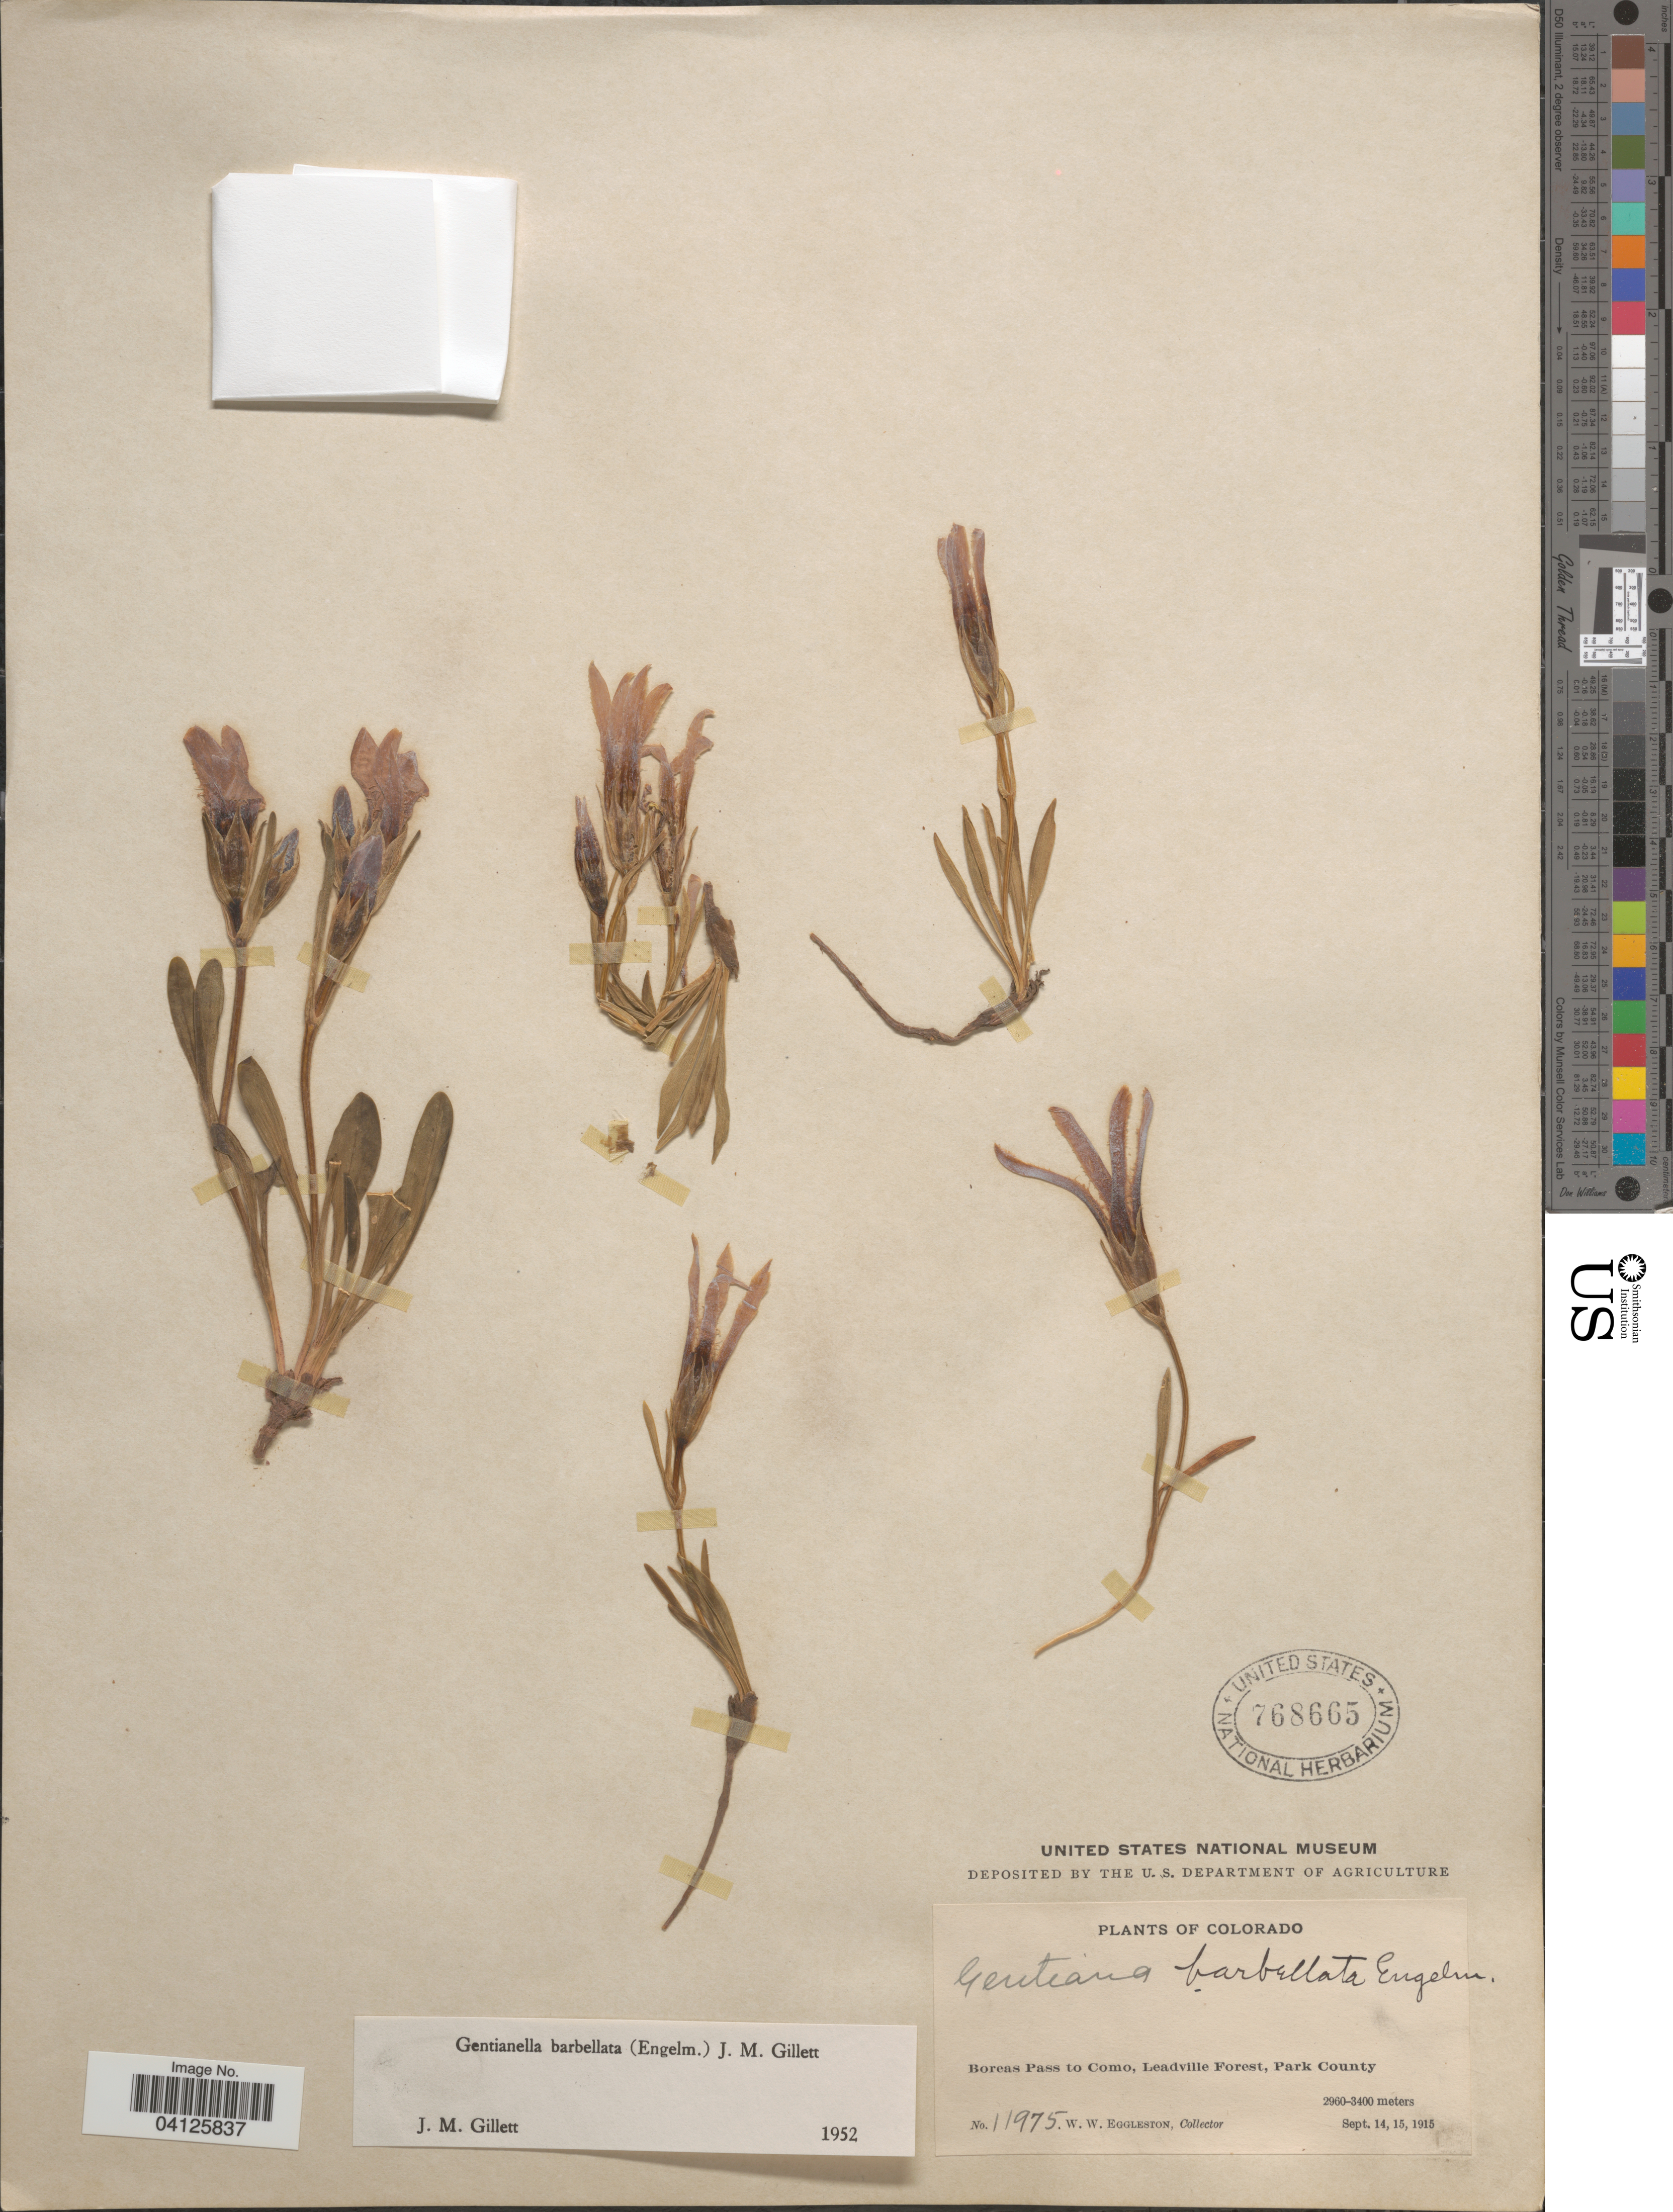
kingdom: Plantae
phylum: Tracheophyta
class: Magnoliopsida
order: Gentianales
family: Gentianaceae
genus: Gentianella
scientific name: Gentianella barbellata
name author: (Engelm.) J.M. Gillett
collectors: W. W. Eggleston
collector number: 11975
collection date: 1915-09-14/1915-09-15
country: United States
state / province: Colorado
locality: Boreas Pass to Como, Leadville Forest, Park County.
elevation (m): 2960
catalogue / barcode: US 768665